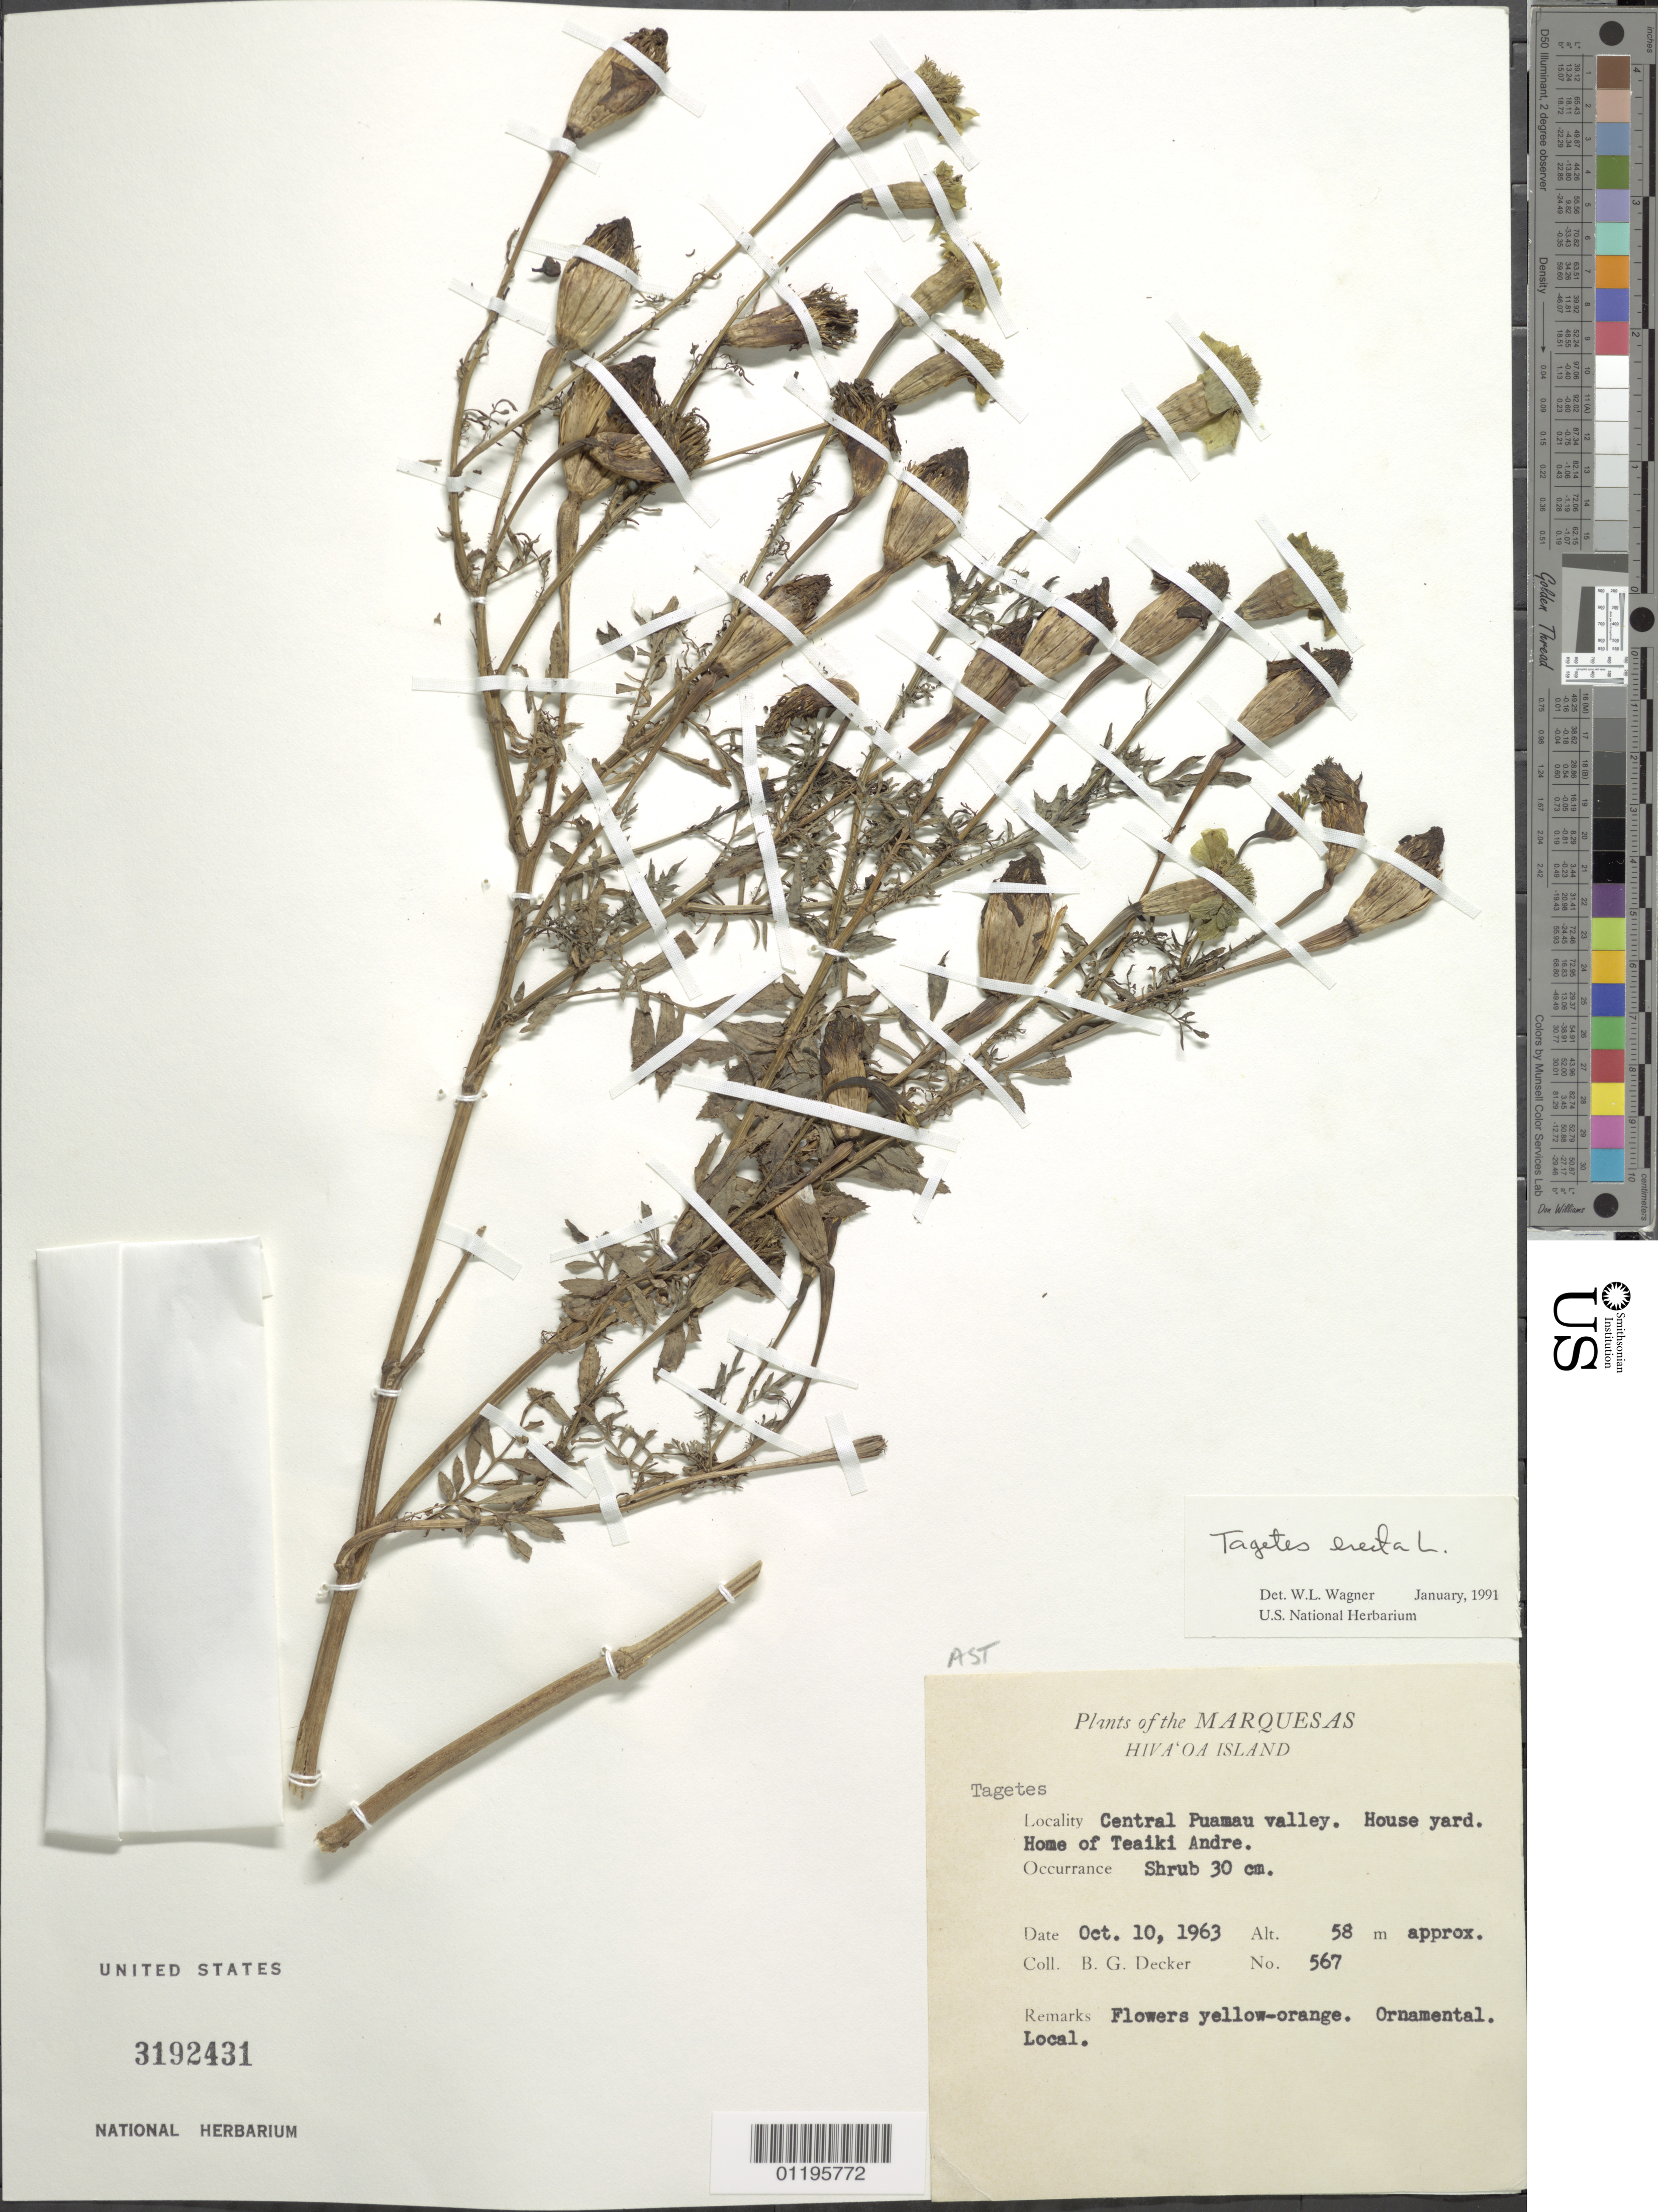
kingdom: Plantae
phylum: Tracheophyta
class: Magnoliopsida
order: Asterales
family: Asteraceae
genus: Tagetes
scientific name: Tagetes erecta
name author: L.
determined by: Wagner, W. L., (BOT), Smithsonian Institution - National Museum of Natural History (UNITED STATES)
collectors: B. G. Decker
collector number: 567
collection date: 1963-10-10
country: French Polynesia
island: Hiva Oa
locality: central Puamau Valley, house yard, home of Teaiki Andre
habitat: Ornamental, local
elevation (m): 58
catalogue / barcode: US 3192431